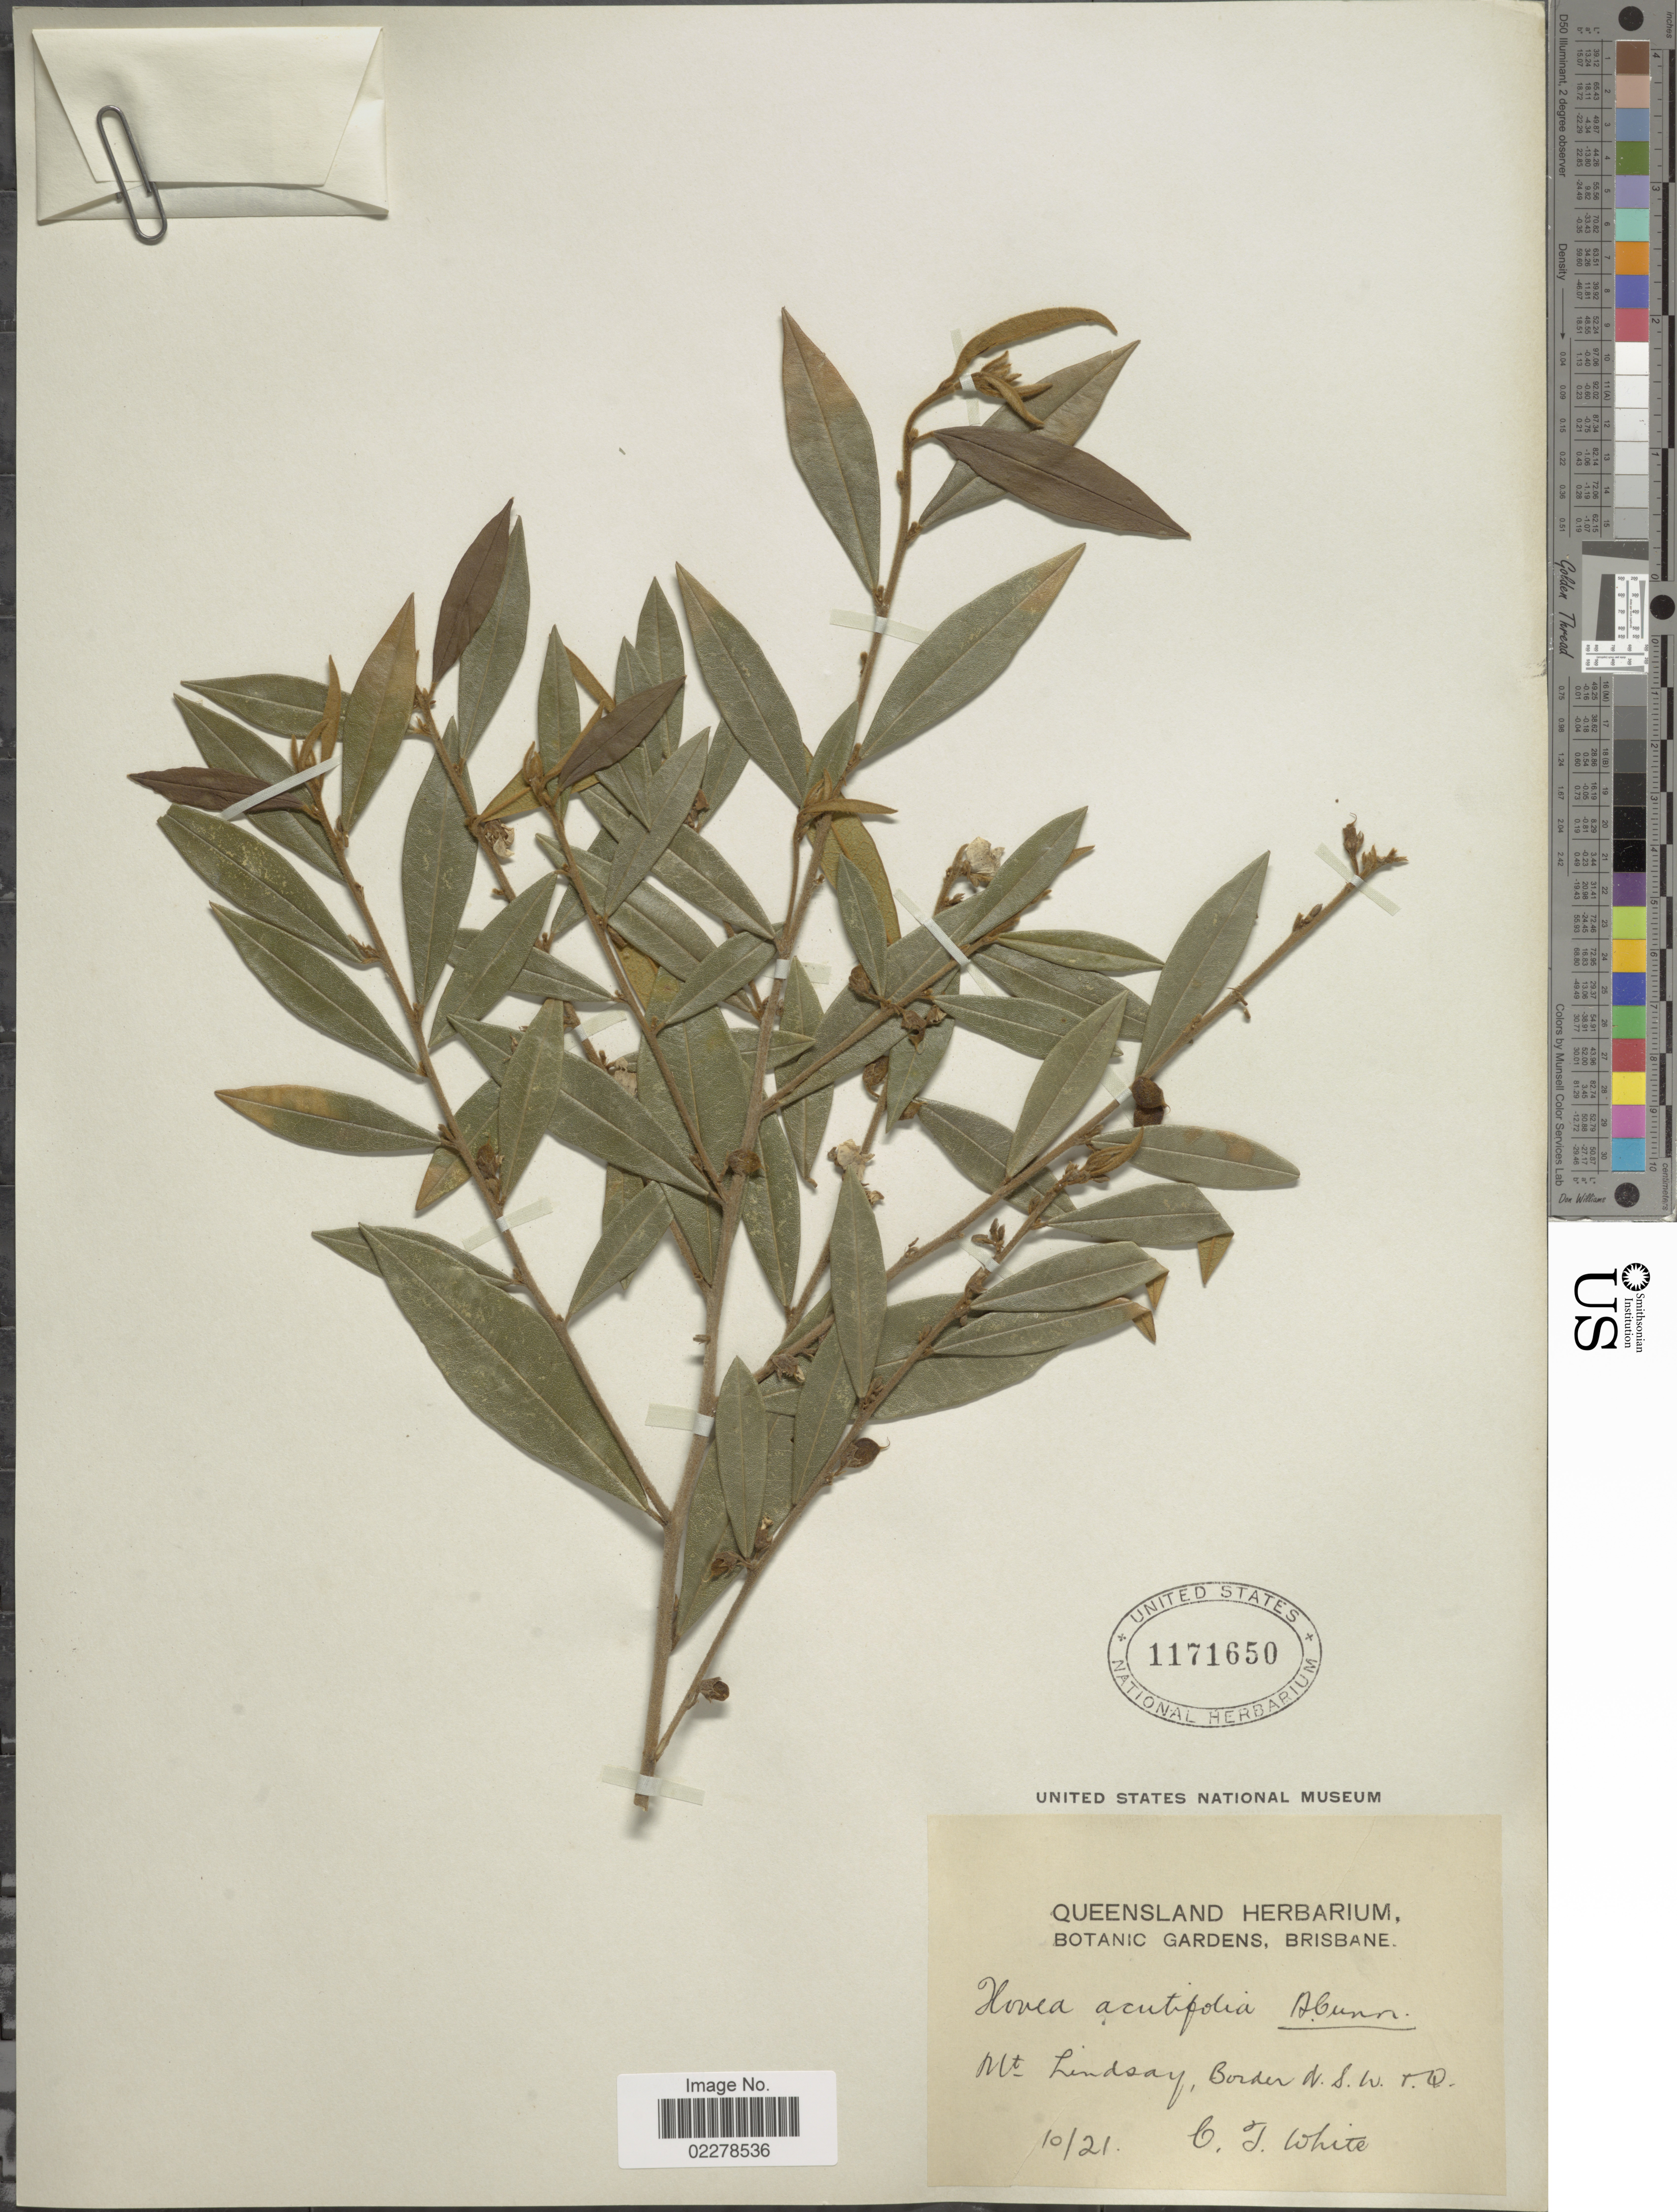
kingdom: Plantae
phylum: Tracheophyta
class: Magnoliopsida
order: Fabales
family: Fabaceae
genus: Hovea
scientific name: Hovea acutifolia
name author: G. Don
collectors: C. T. White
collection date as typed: Transcribed d/m/y: /10/21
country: Australia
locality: Mt. Lindsay, Border N.S.W. + Q.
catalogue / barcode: US 1171650